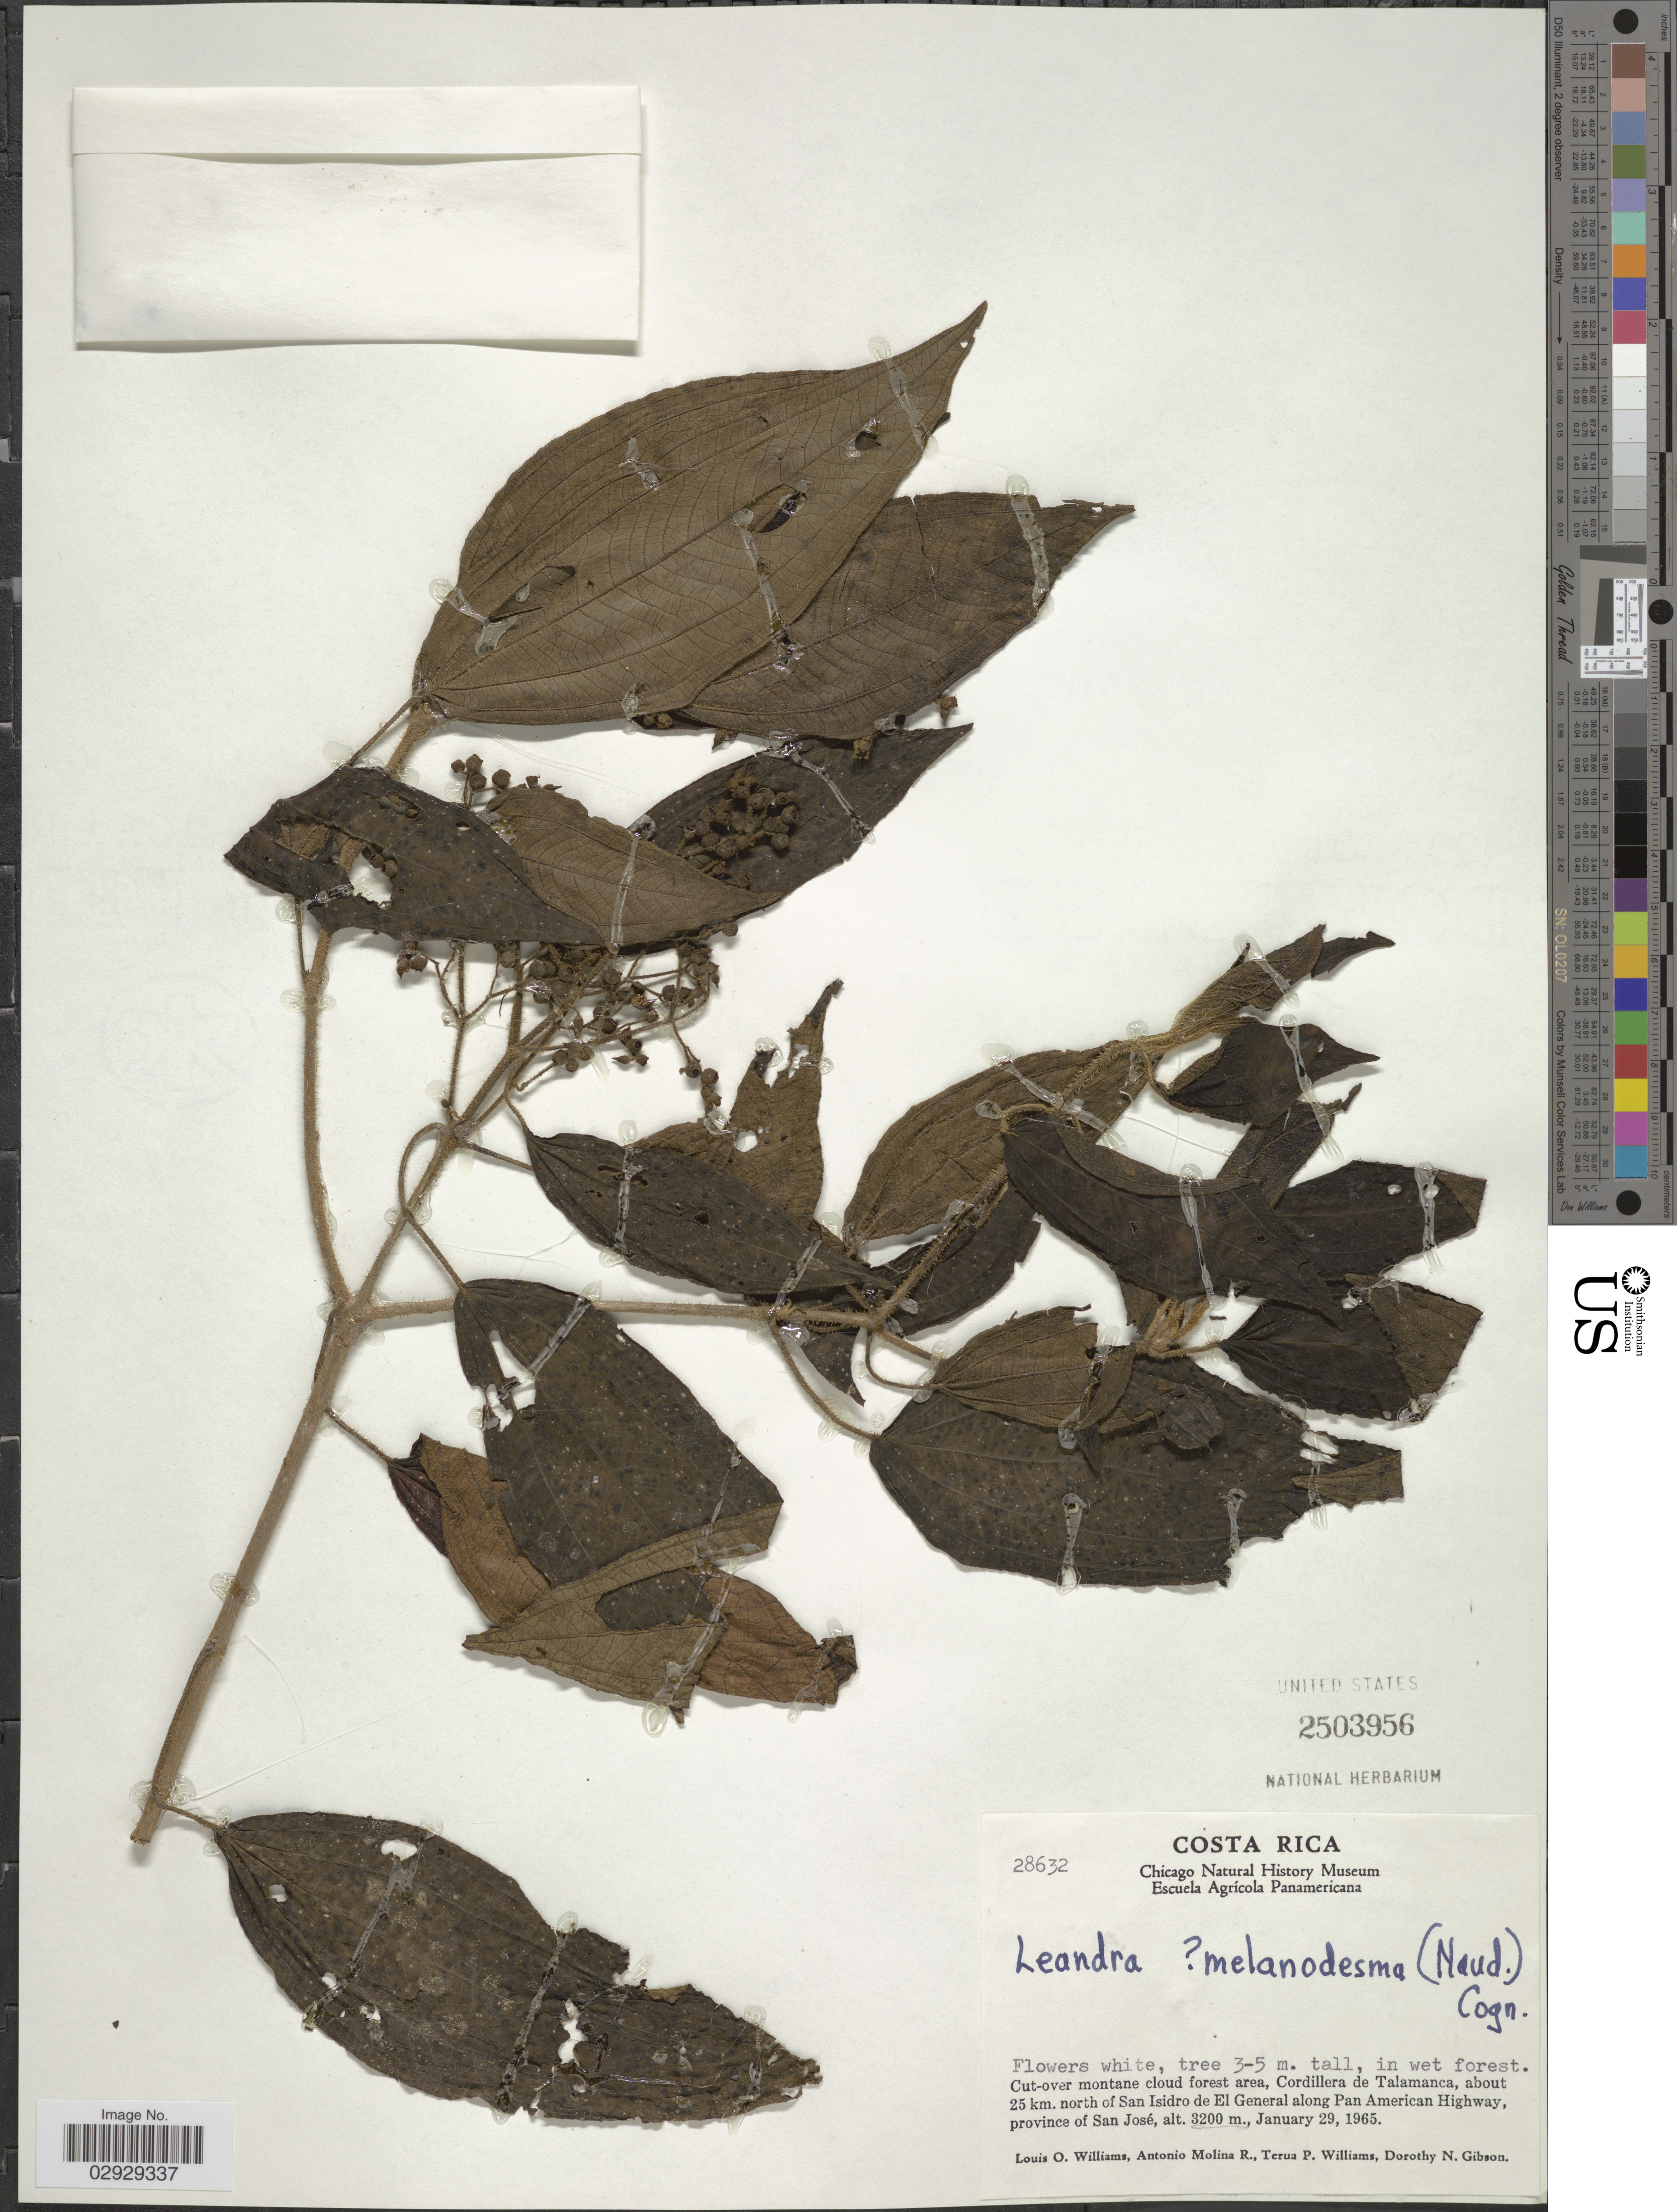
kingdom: Plantae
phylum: Tracheophyta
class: Magnoliopsida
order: Myrtales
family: Melastomataceae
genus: Leandra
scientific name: Leandra melanodesma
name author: (Naudin) Cogn.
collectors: L. O. Williams, A. Molina R., T. Williams & D. N. Gibson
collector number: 28632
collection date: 1965-01-29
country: Costa Rica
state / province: San José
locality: Cut-over montane cloud forest area, Cordillera de Talamanca, about 25 km. north of San Isidro de El General along Pan American Highway, province San José.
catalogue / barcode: US 2503956